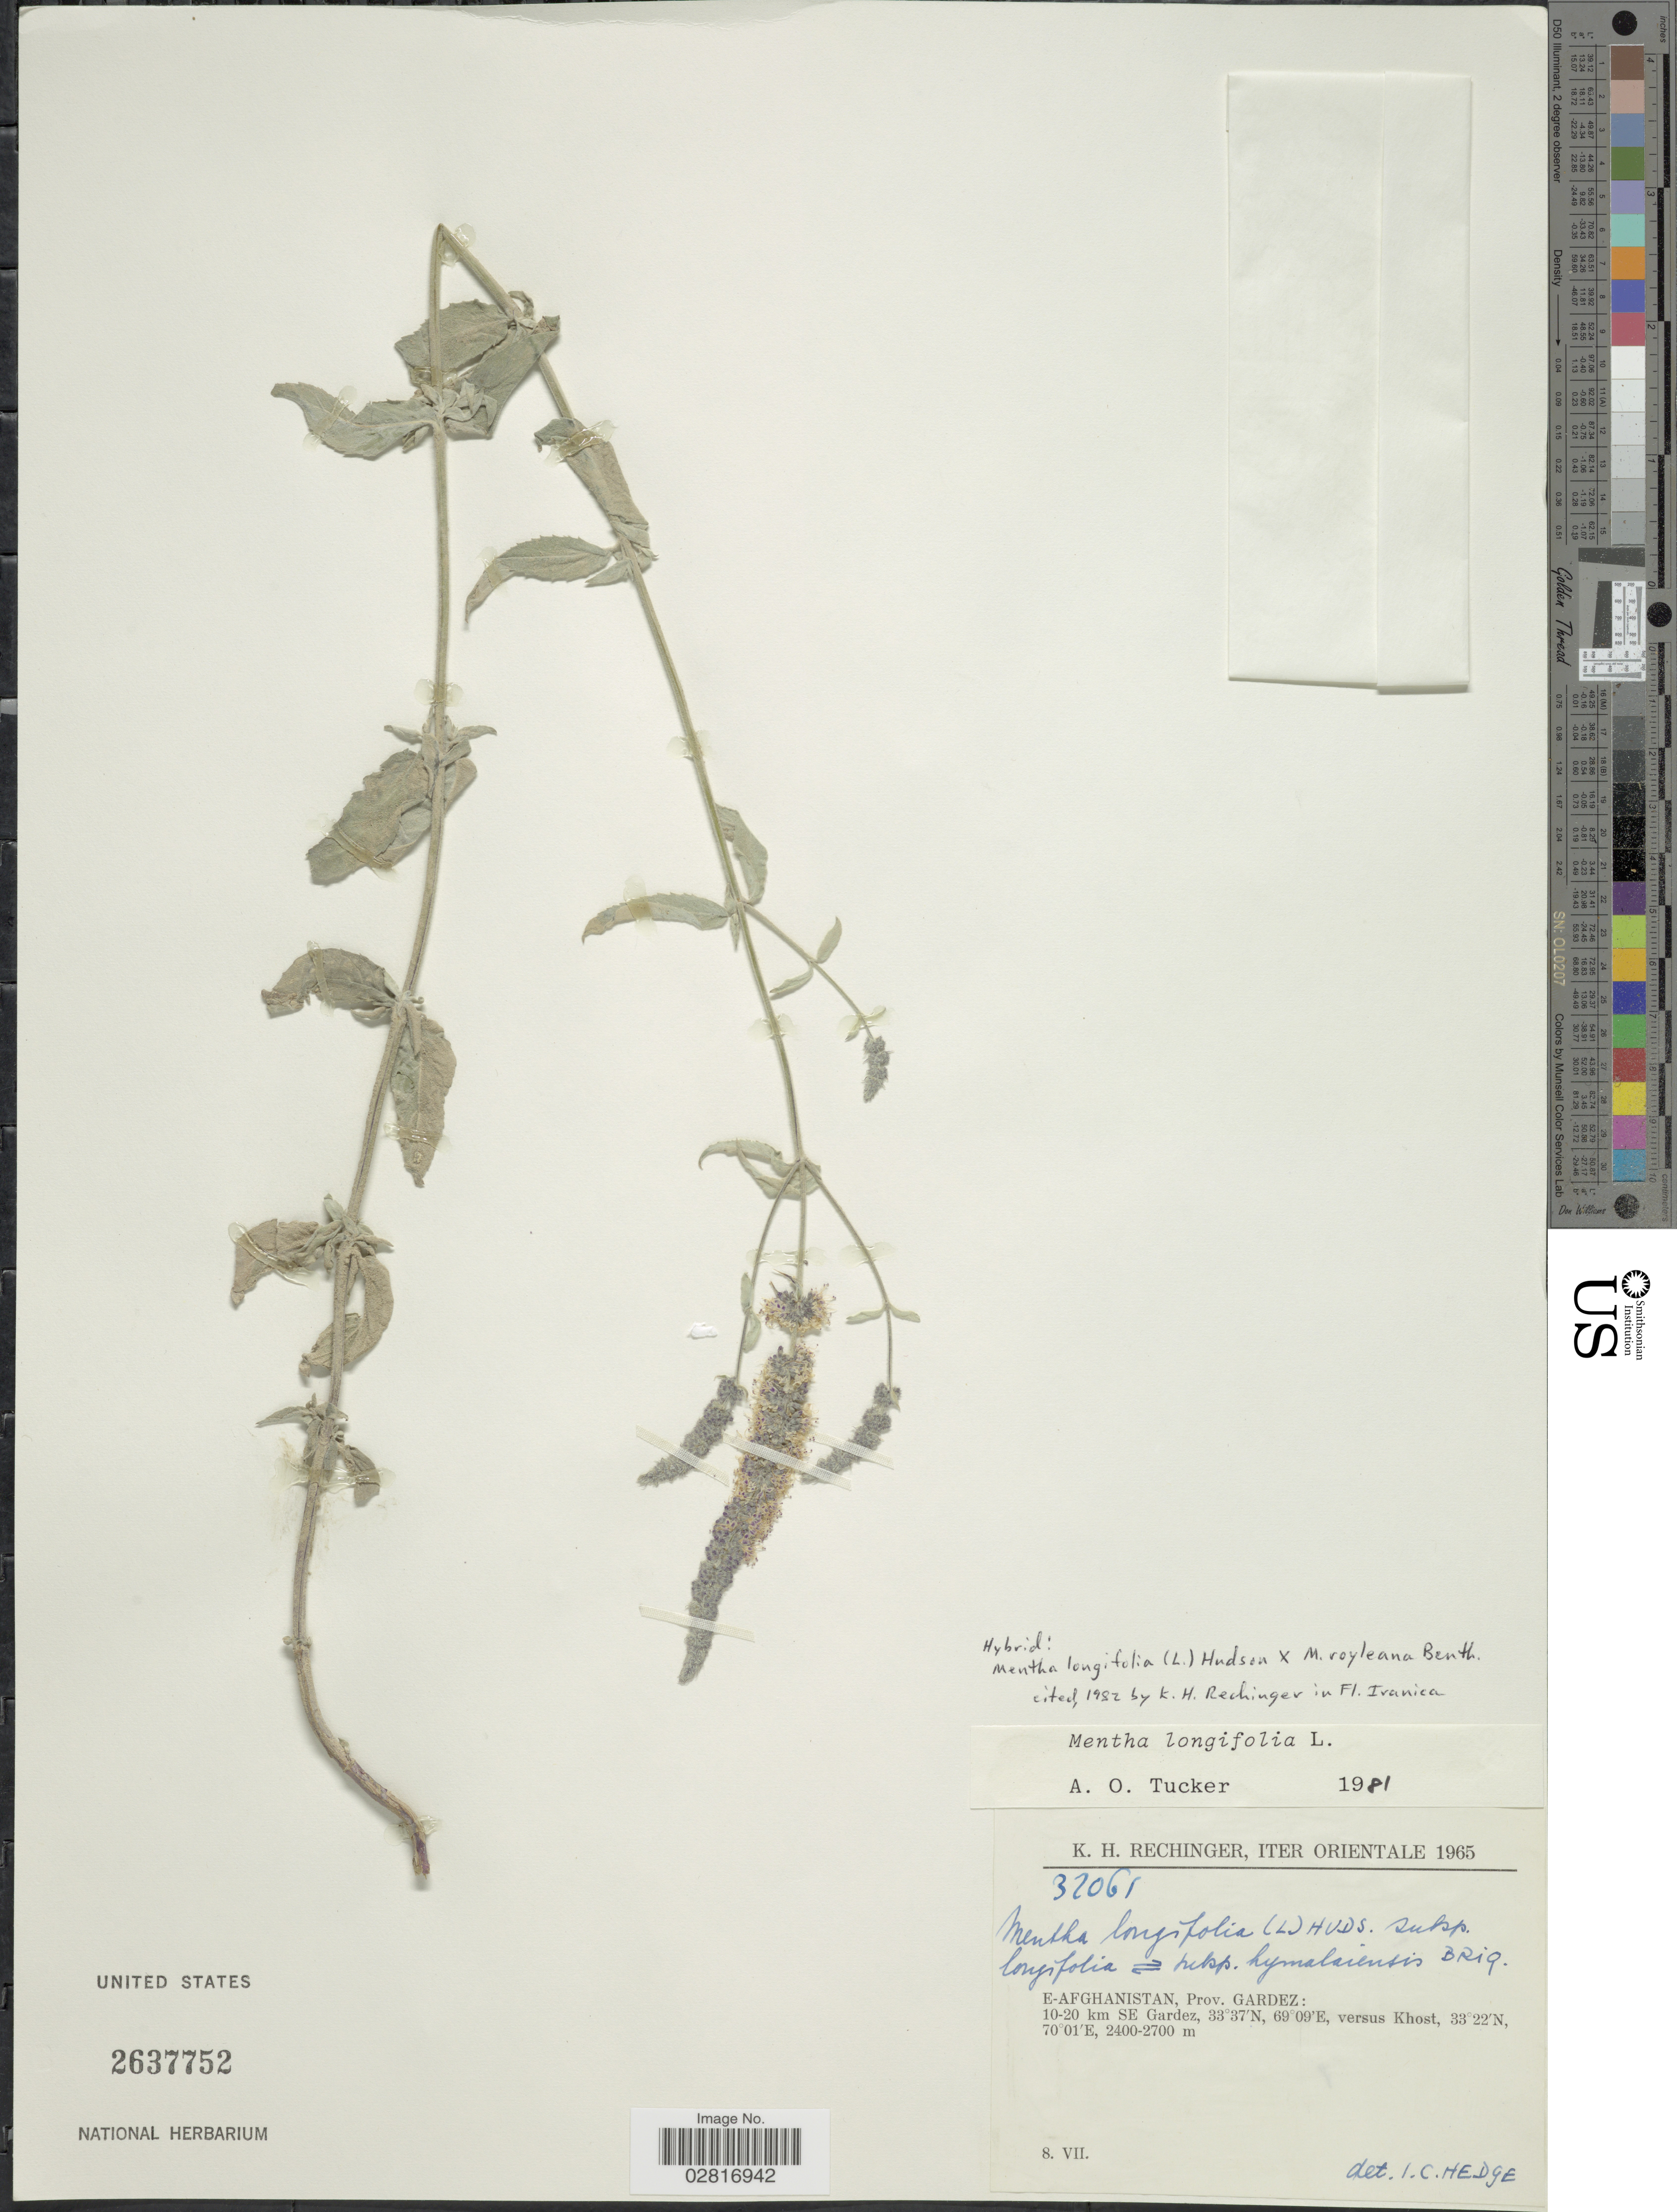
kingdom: Plantae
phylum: Tracheophyta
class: Magnoliopsida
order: Lamiales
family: Lamiaceae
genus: Mentha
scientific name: Mentha longifolia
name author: (L.) L.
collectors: K. H. Rechinger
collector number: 32061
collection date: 1965-07-08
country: Afghanistan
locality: Iter Orientale, E-Afghanistan, Prov. Gardez: 10-20 km SE Gardez, versus Khost.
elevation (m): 2400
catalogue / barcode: US 2637752